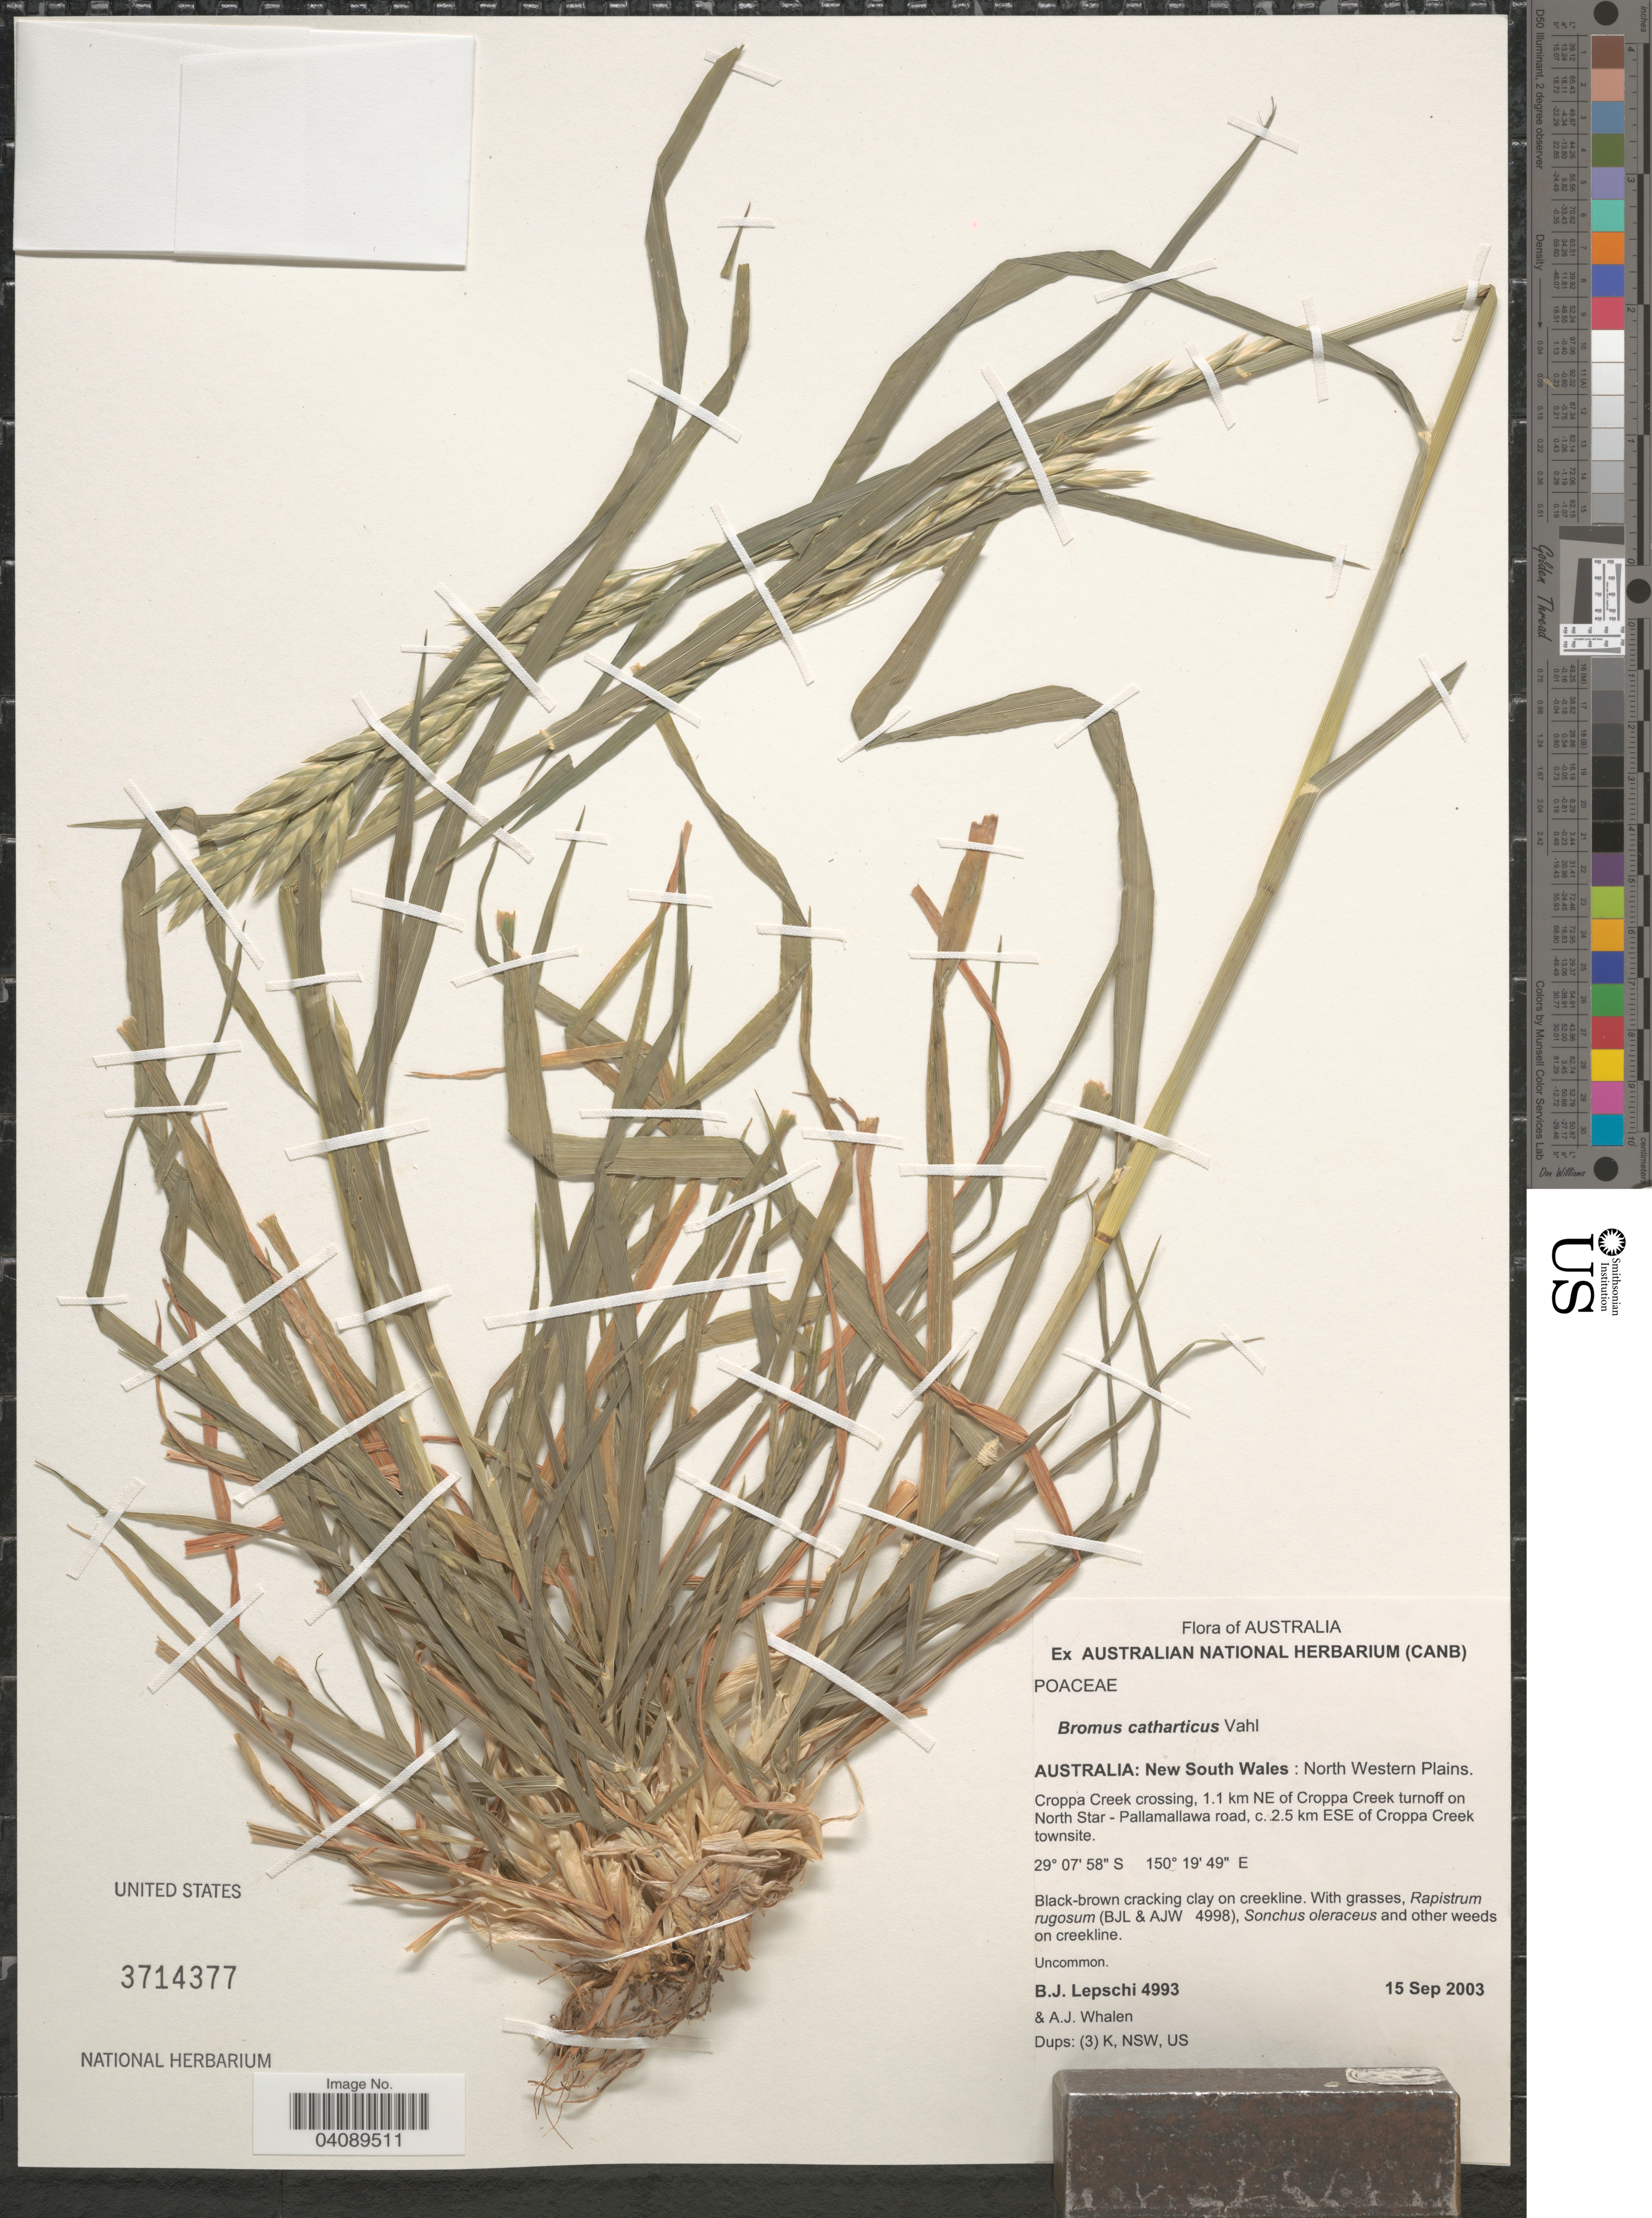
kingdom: Plantae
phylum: Tracheophyta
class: Liliopsida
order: Poales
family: Poaceae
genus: Bromus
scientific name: Bromus catharticus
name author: Vahl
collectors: B. Lepschi & A. Whalen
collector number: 4993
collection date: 2003-09-15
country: Australia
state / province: New South Wales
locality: North Western Plains. Croppa Creek crossing, 1.1 km NE of Croppa Creek turnoff on North Star - Pallamallawa road, c. 2.5 km ESE of Croppa Creek townsite.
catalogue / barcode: US 3714377